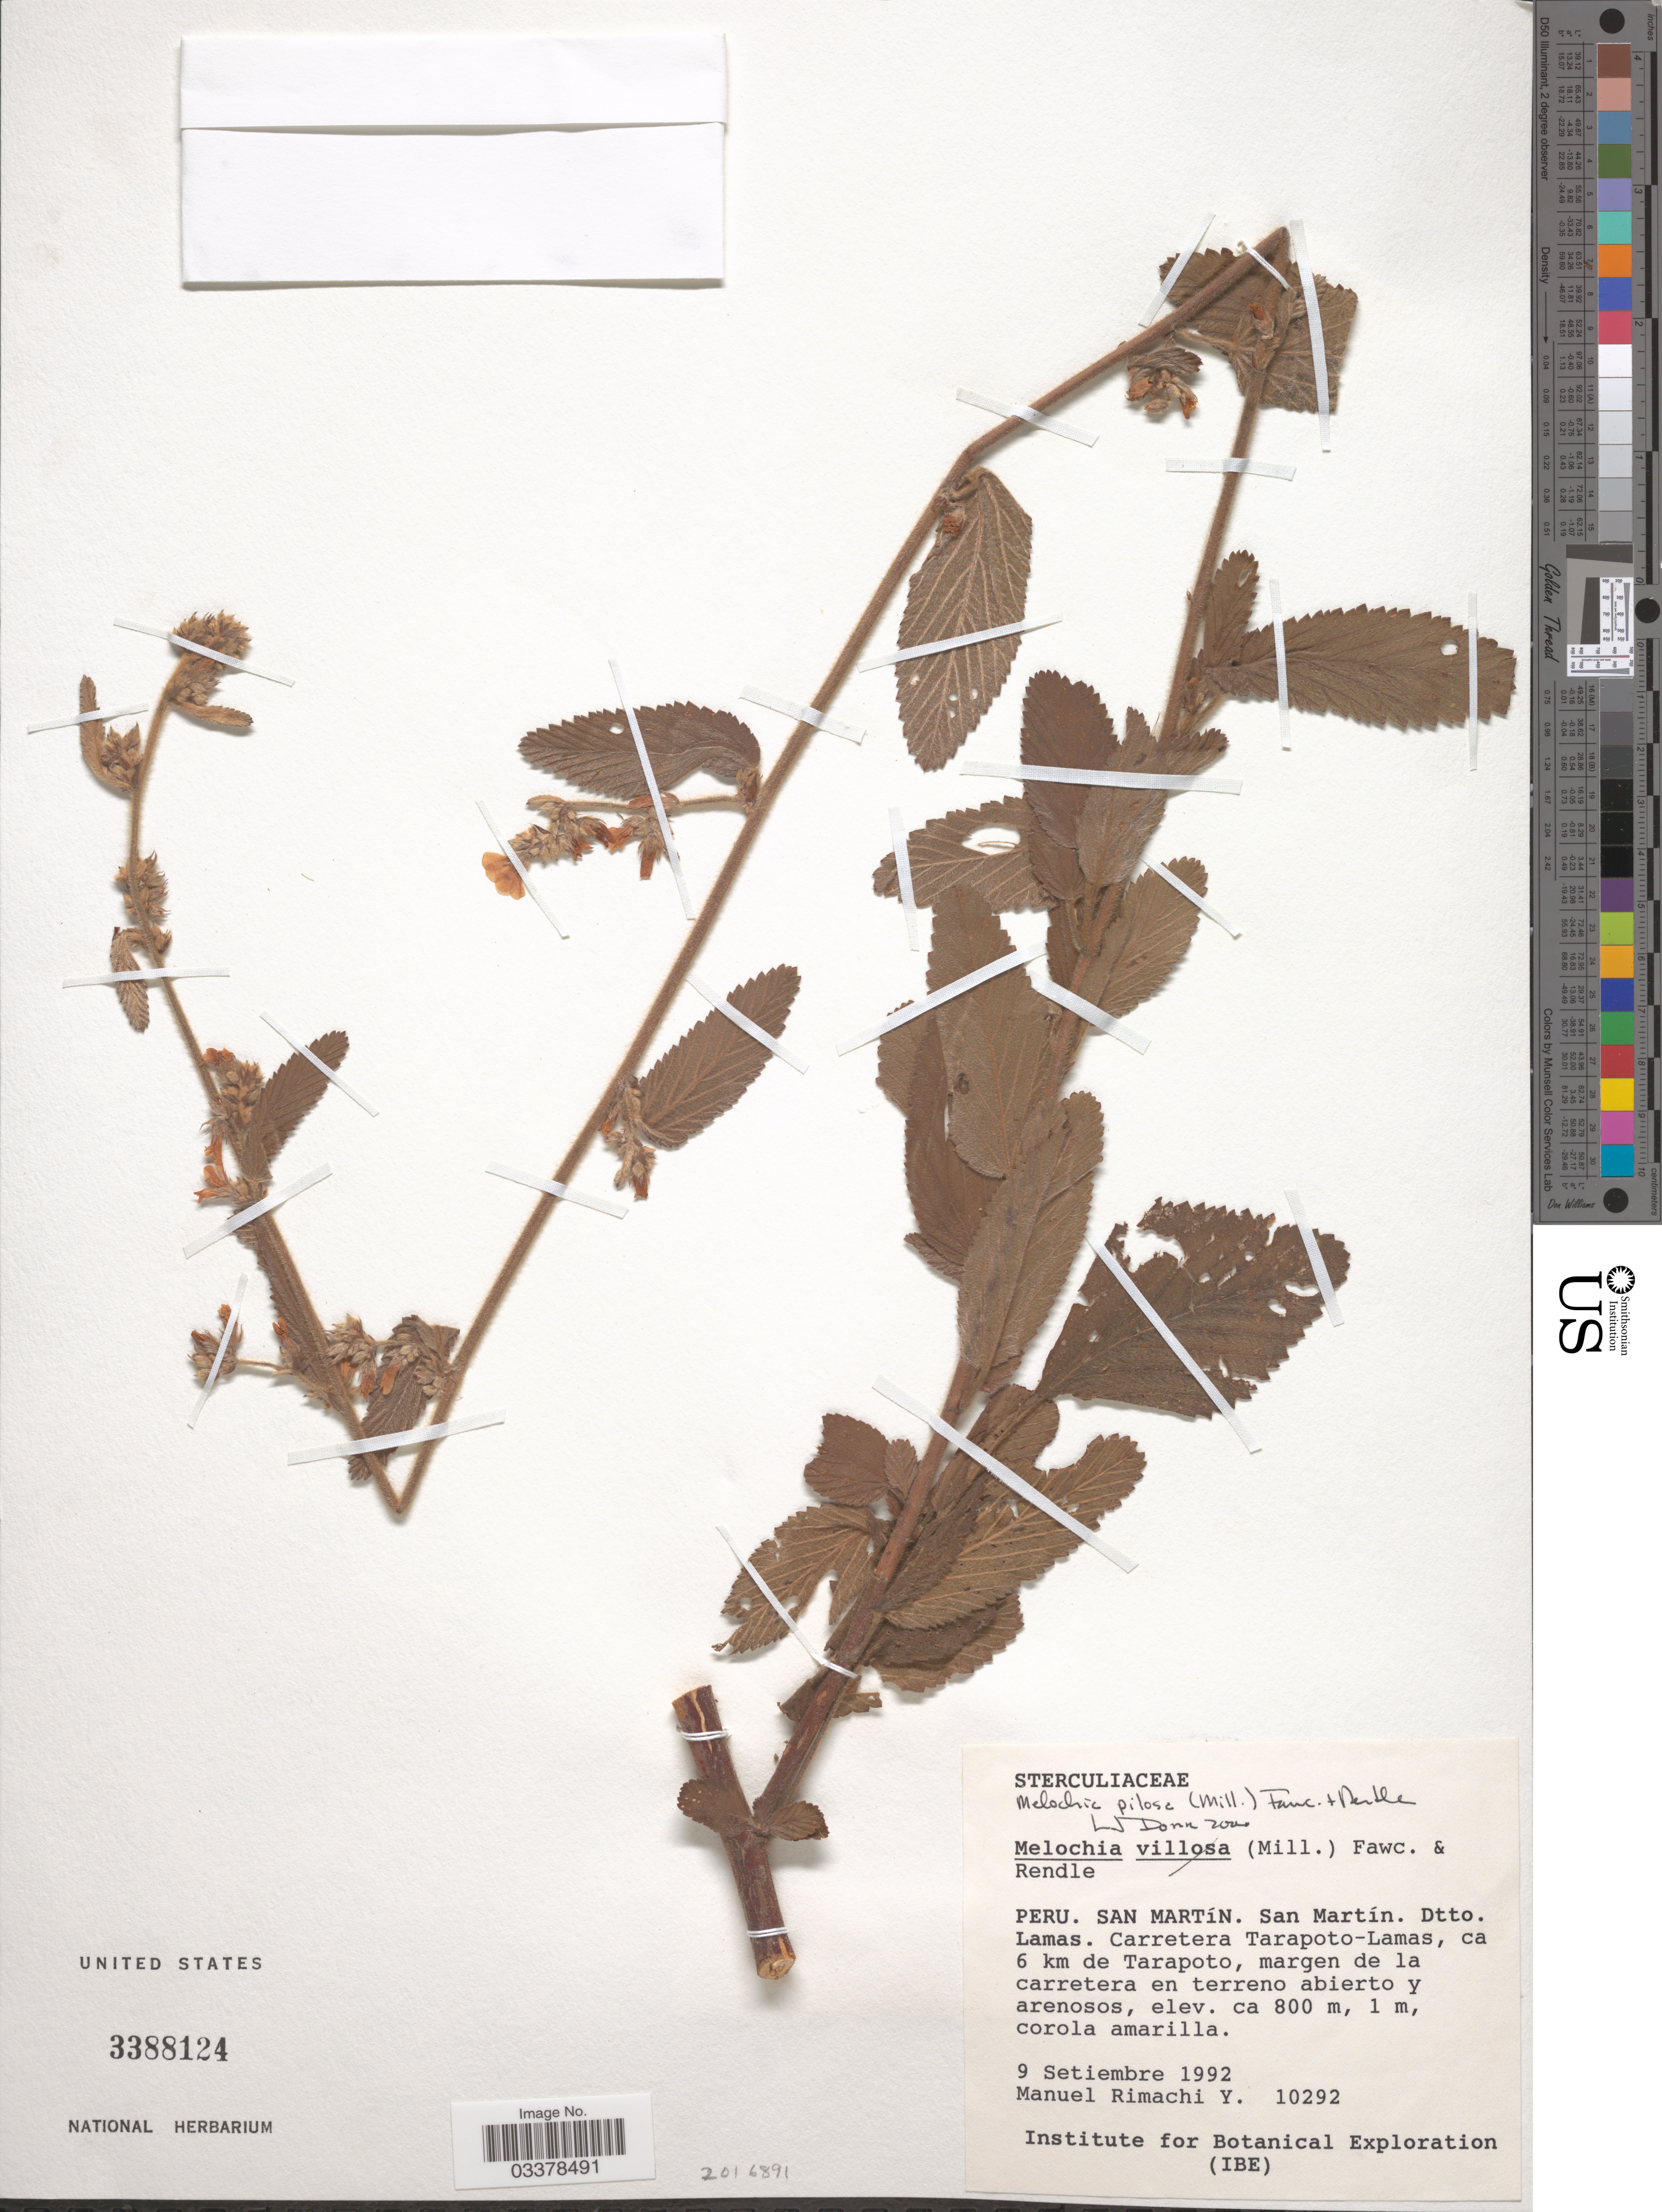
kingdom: Plantae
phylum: Tracheophyta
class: Magnoliopsida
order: Malvales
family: Malvaceae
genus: Melochia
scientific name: Melochia pilosa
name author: (Mill.) Fawc. & Rendle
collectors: M. Rimachi Y.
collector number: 10292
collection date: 1992-09-09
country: Peru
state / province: San Martín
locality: San Martín. Dtto. Lamas. Carretera Tarapoto-Lamas, ca 6 km de Tarapoto, margen de la carretera en terreno abierto y arenosos.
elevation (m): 800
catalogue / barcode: US 3388124